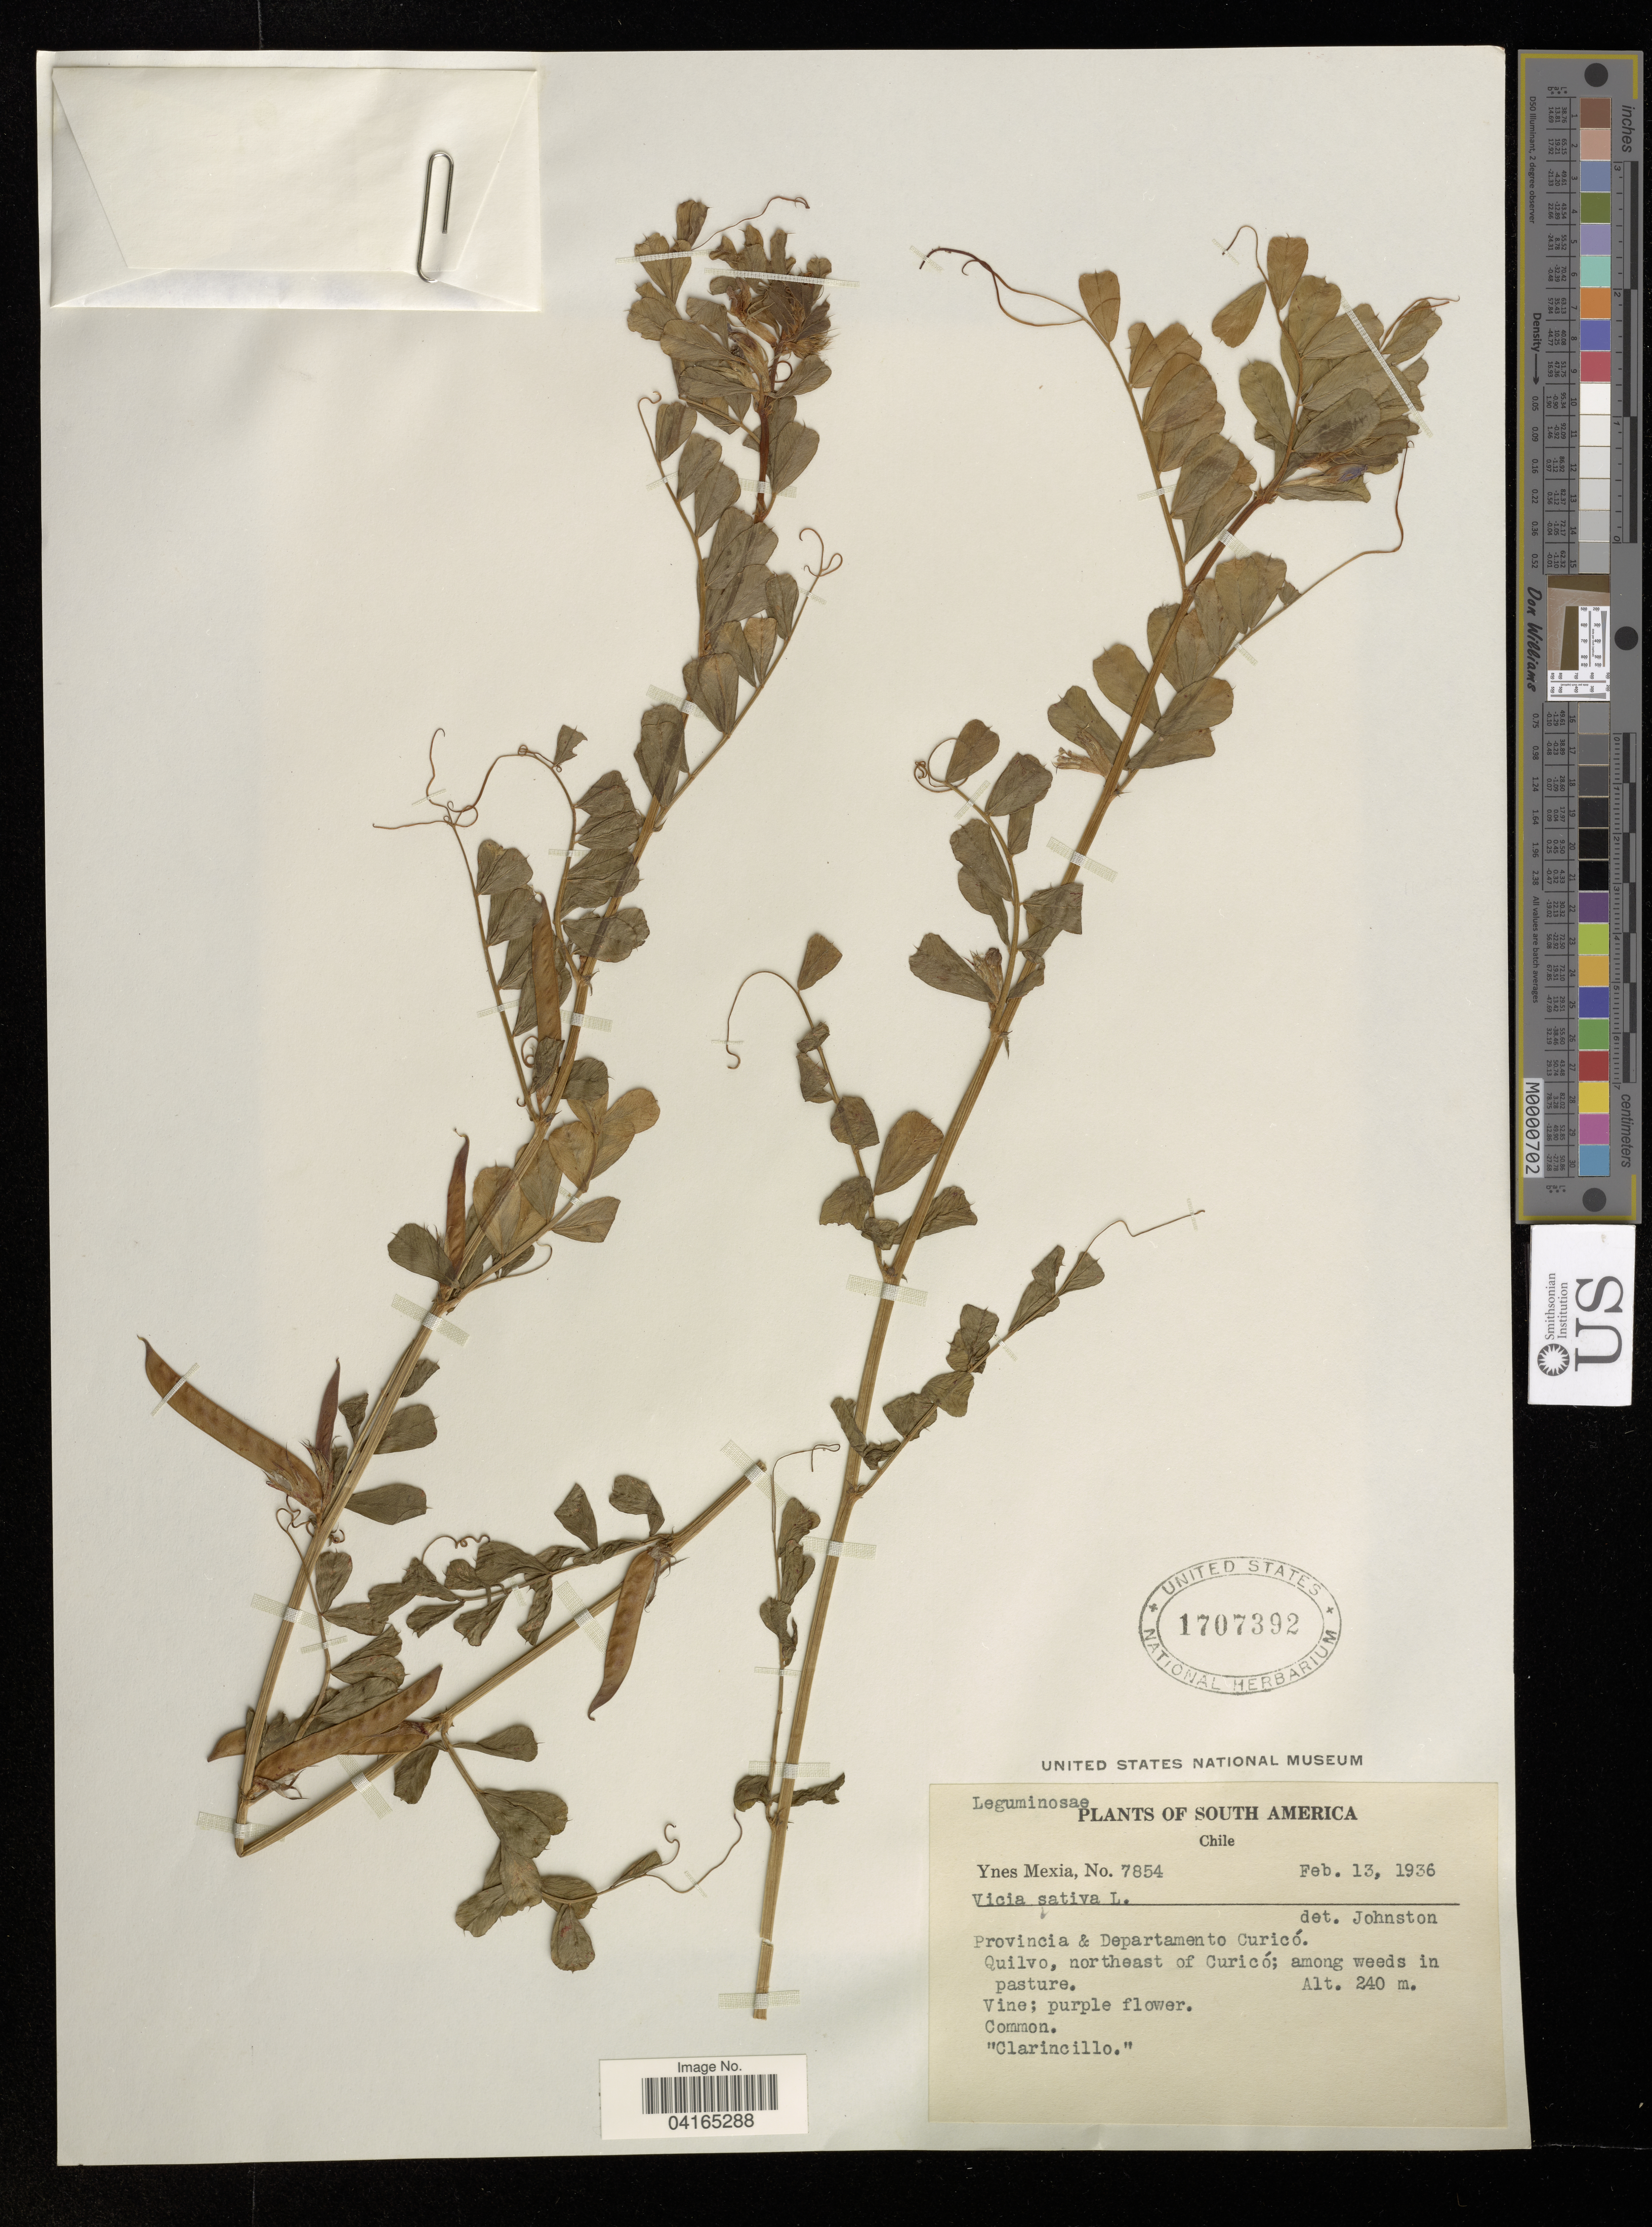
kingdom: Plantae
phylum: Tracheophyta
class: Magnoliopsida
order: Fabales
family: Fabaceae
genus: Vicia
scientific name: Vicia sativa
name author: L.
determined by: Hechenleitner, Paulina, RBG Edinburgh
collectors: Y. Mexia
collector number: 7854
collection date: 1936-02-13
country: Chile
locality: Provincia & Departamento Curicó. Quilvo, northeast of Curicó.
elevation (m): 240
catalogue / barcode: US 1707392